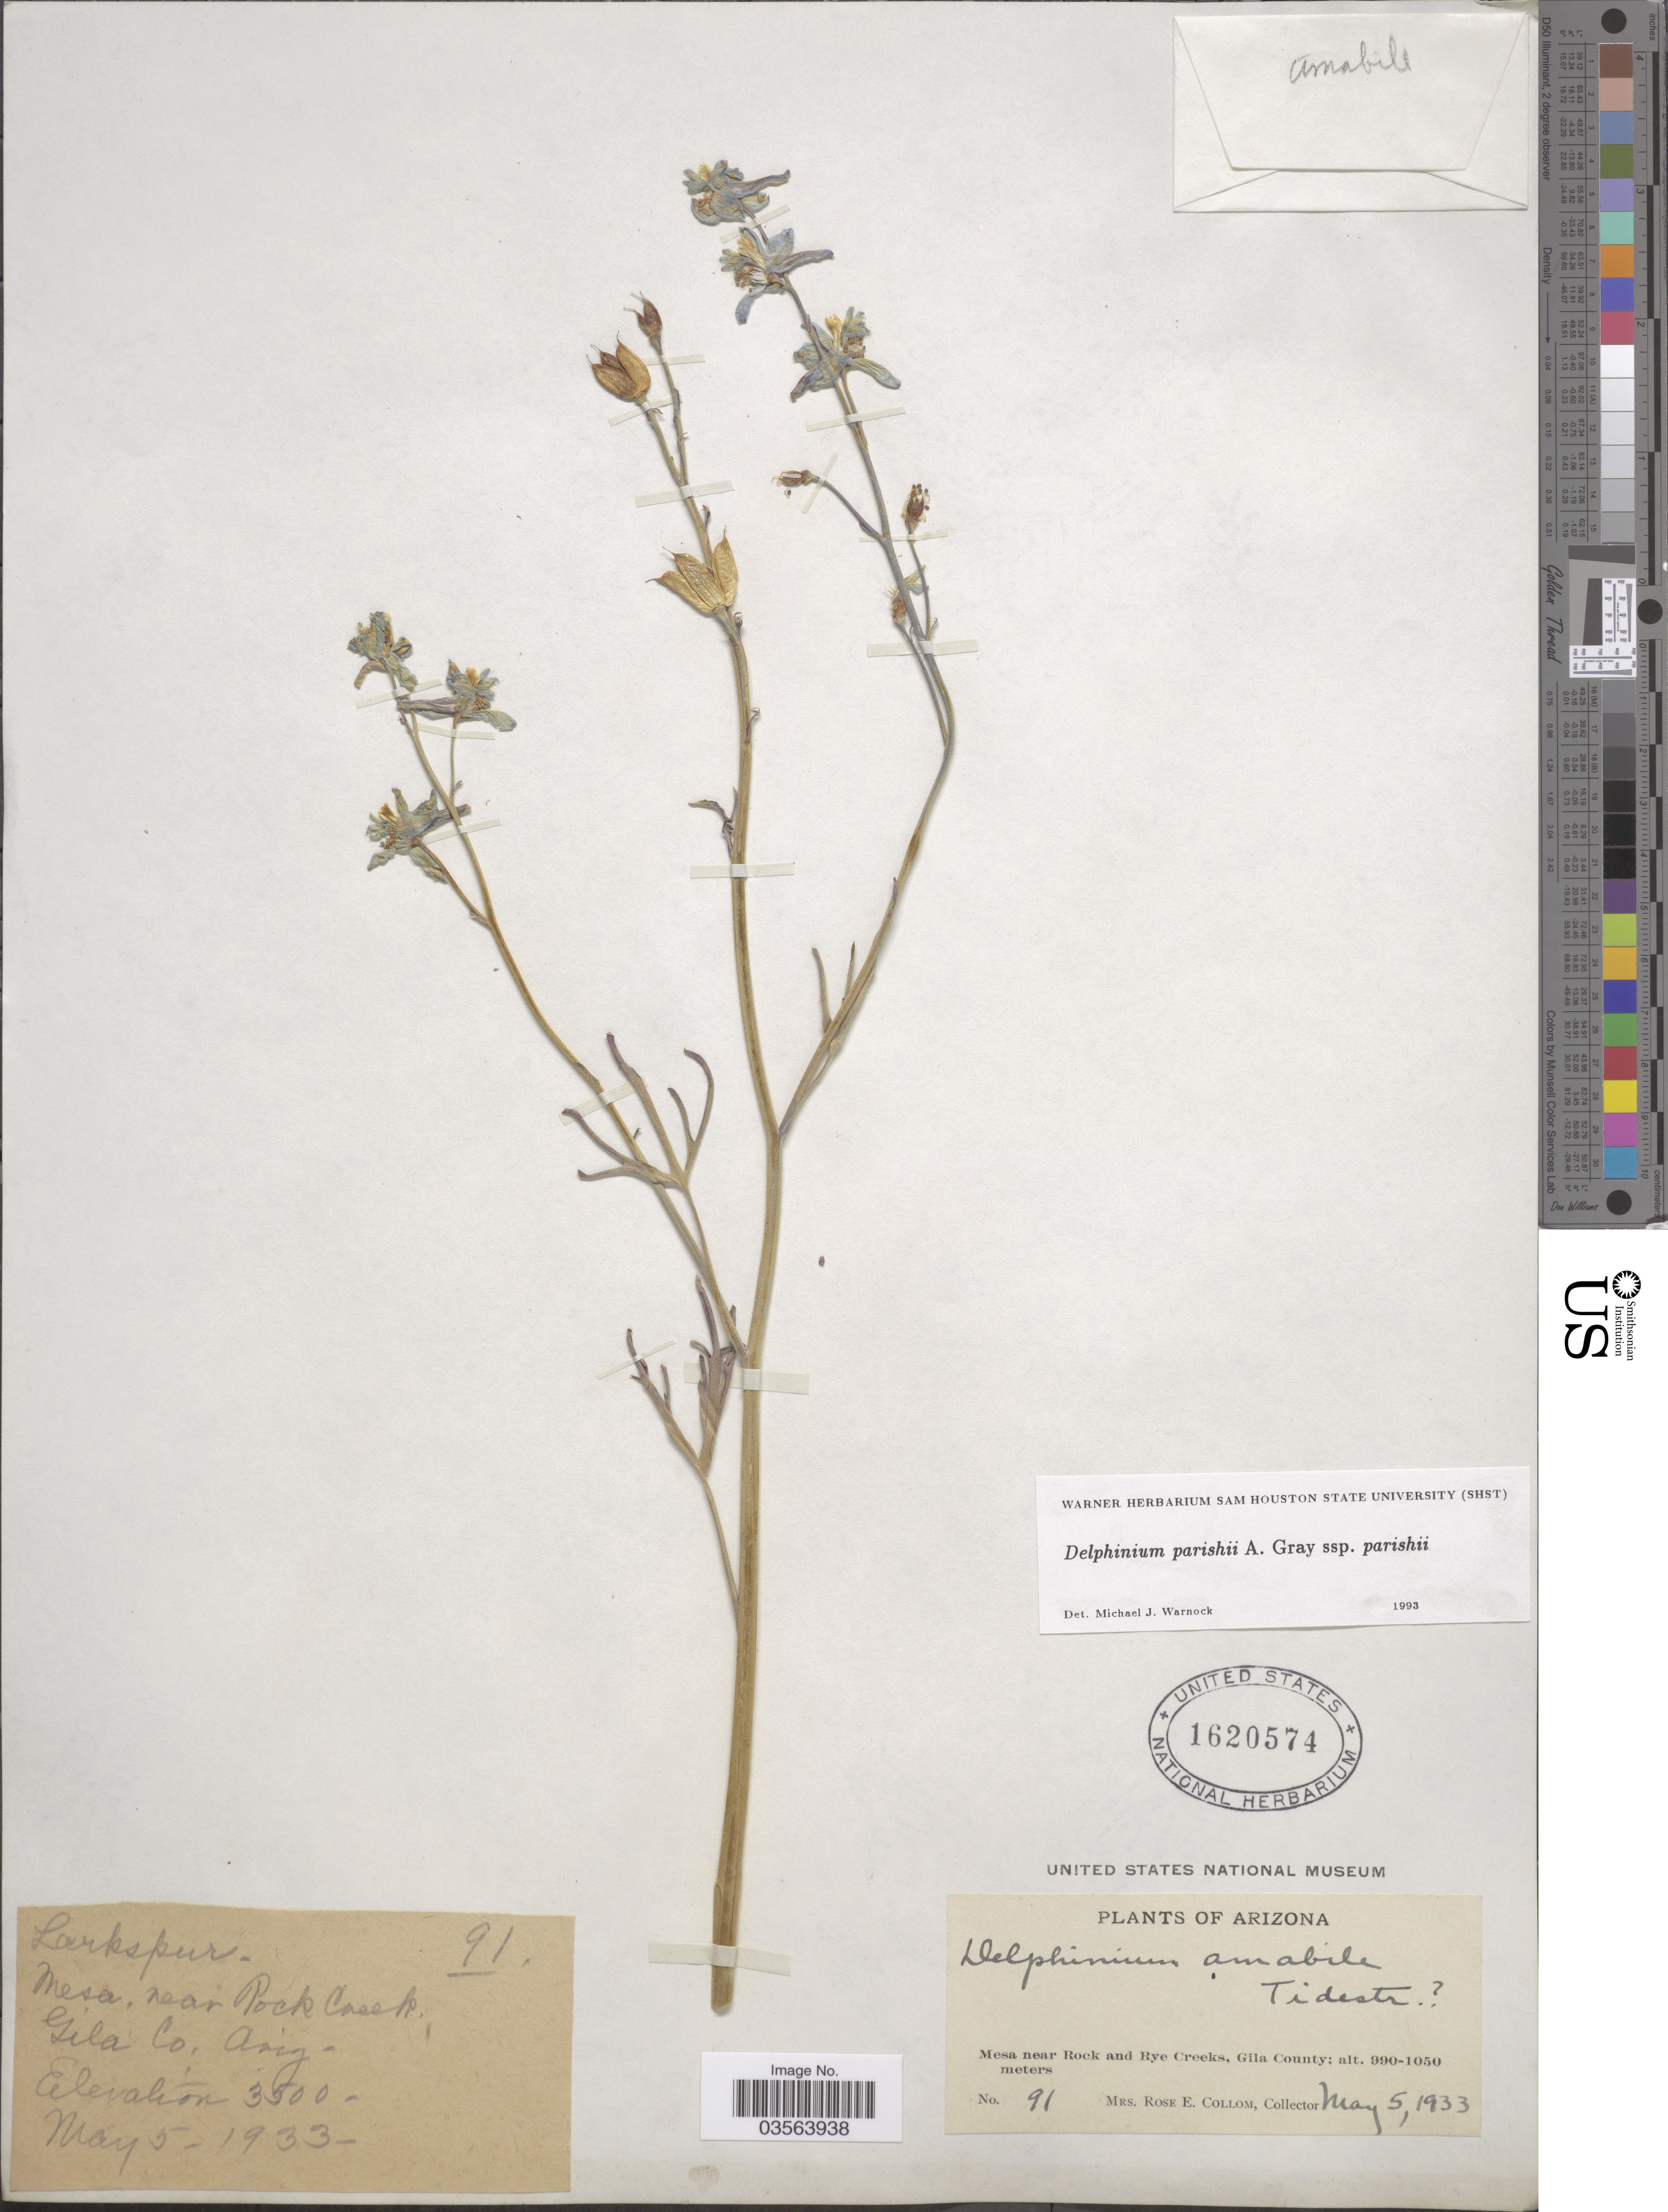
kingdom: Plantae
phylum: Tracheophyta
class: Magnoliopsida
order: Ranunculales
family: Ranunculaceae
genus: Delphinium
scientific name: Delphinium parishii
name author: A. Gray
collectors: R. E. Collom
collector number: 91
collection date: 1933-05-05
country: United States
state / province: Arizona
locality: Mesa near Rock and Rye Creeks, Gila County.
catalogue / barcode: US 1620574